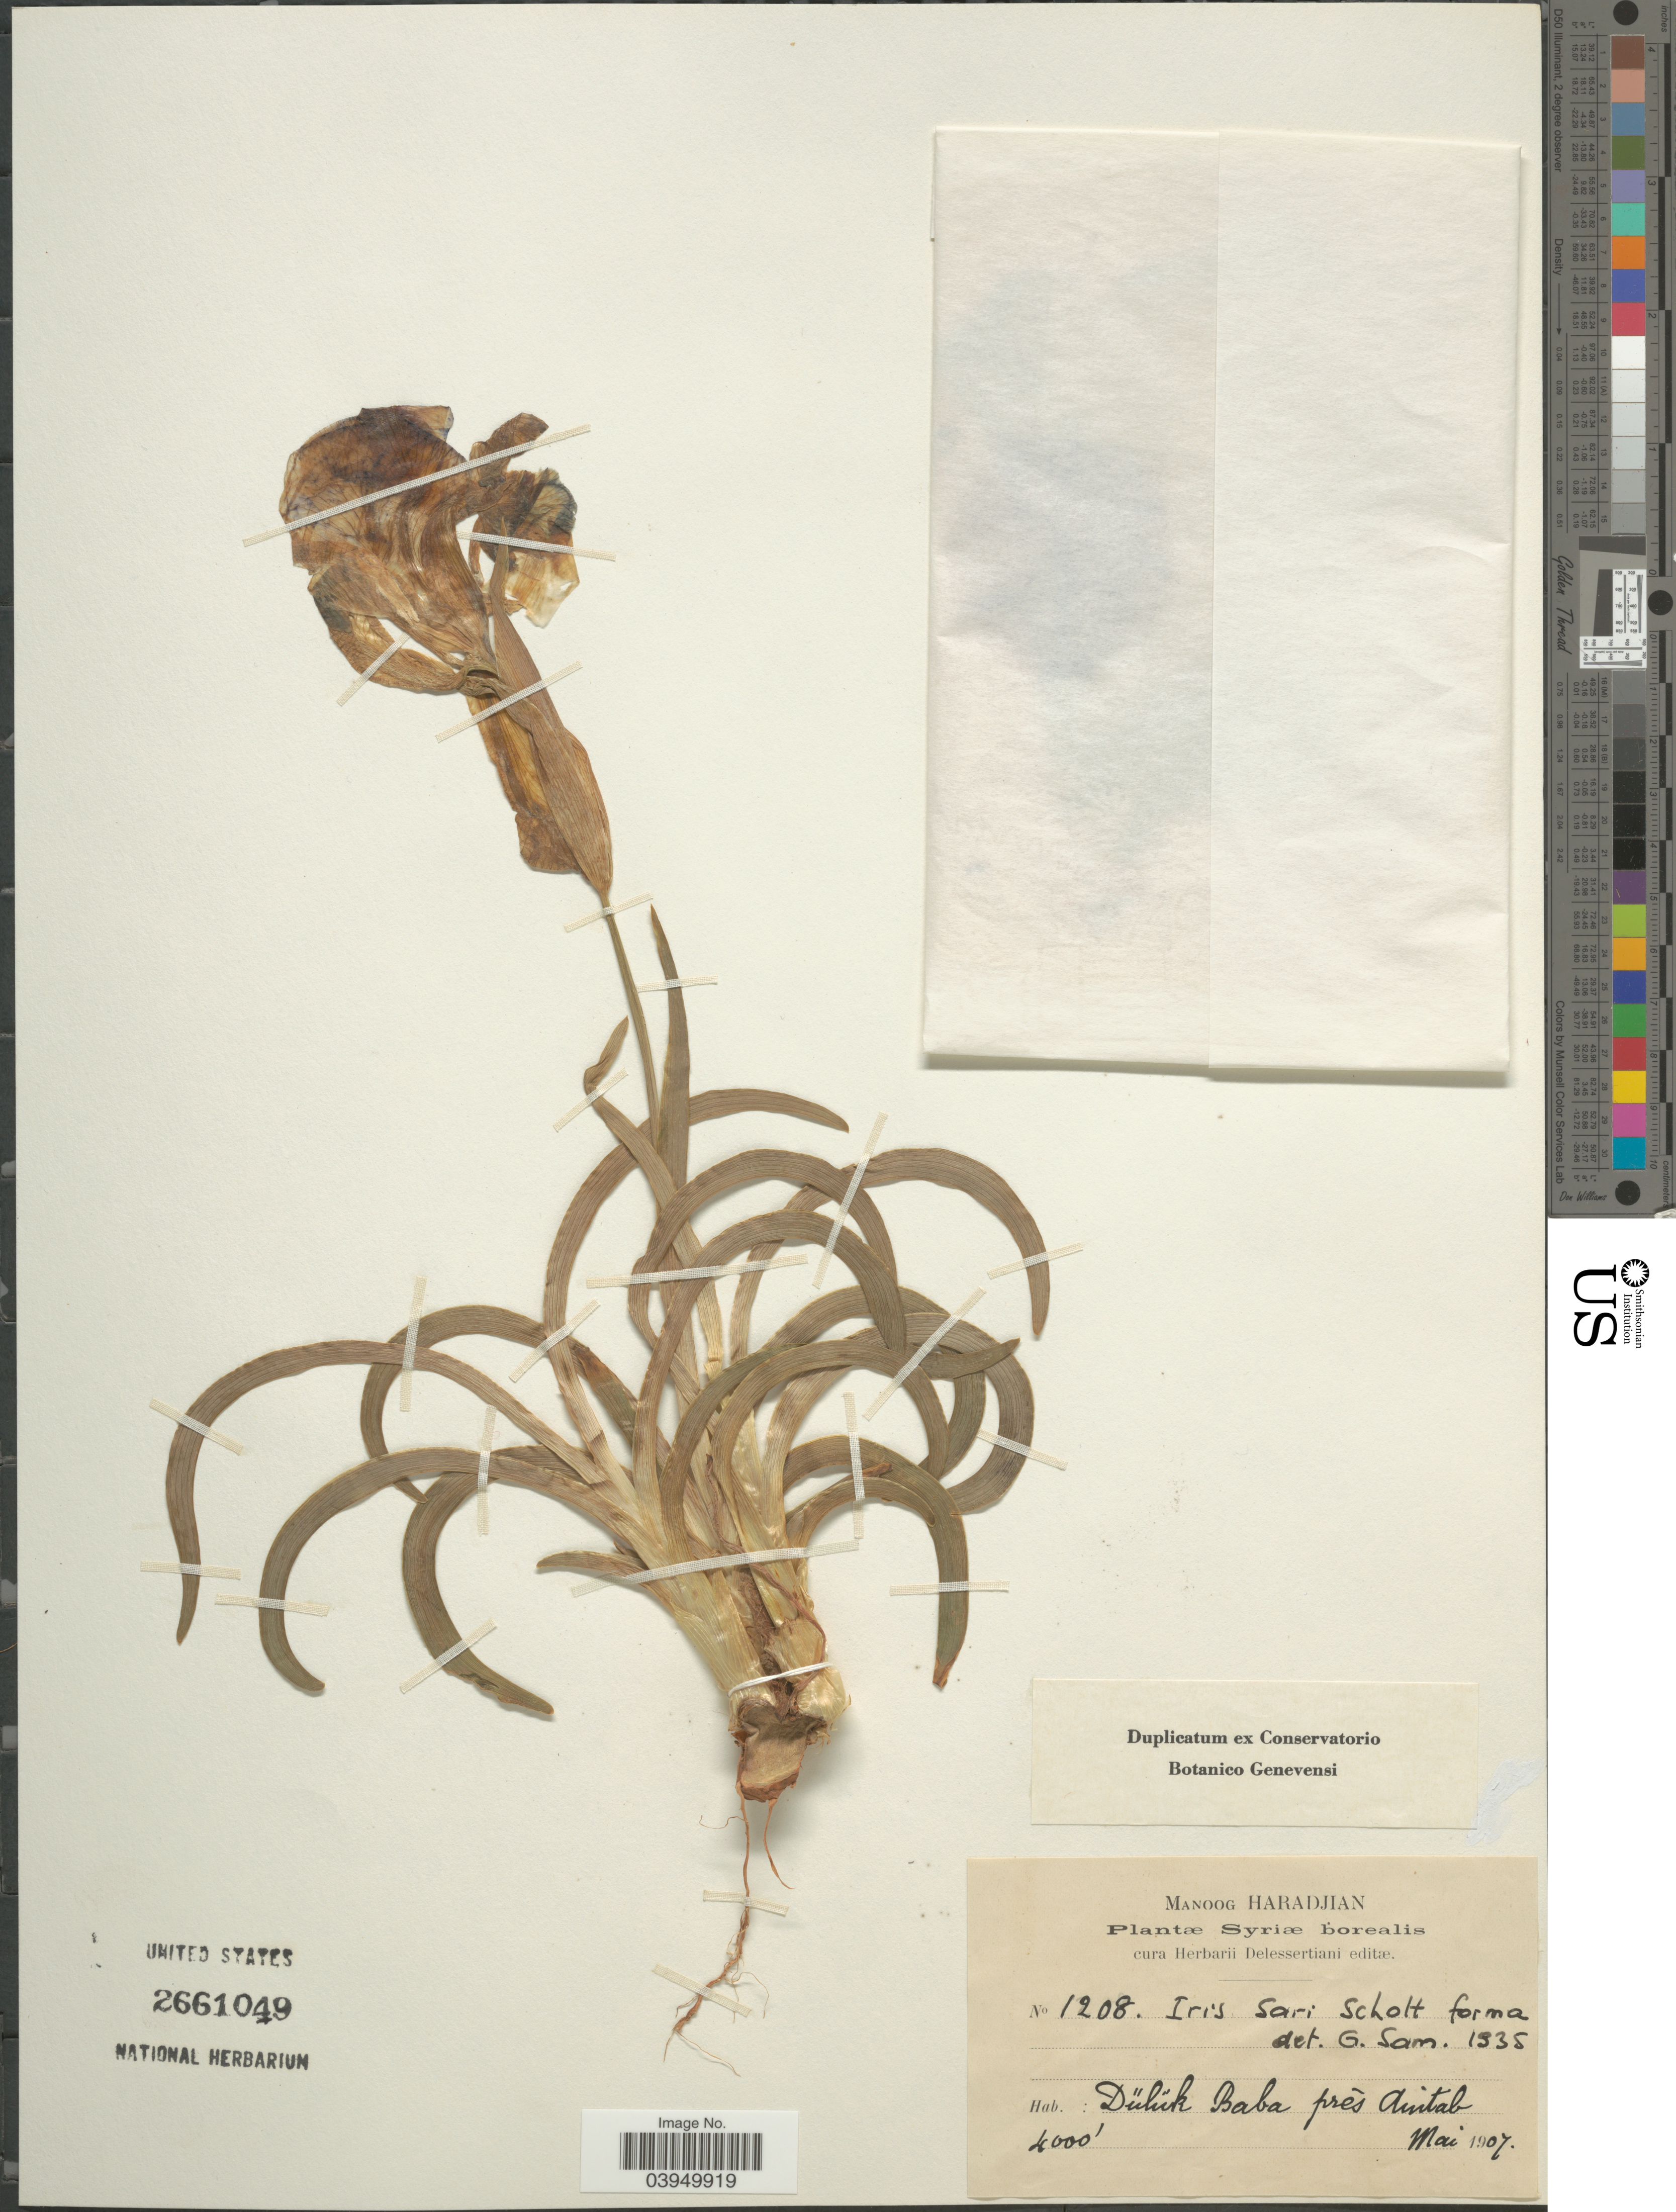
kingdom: Plantae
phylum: Tracheophyta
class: Liliopsida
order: Asparagales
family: Iridaceae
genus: Iris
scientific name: Iris sari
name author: Schott ex Baker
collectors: M. Haradjian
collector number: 1208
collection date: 1907-05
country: Syria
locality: Syriæ borealis. Dülük Baba prés Amitab.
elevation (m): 1219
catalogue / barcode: US 2661049